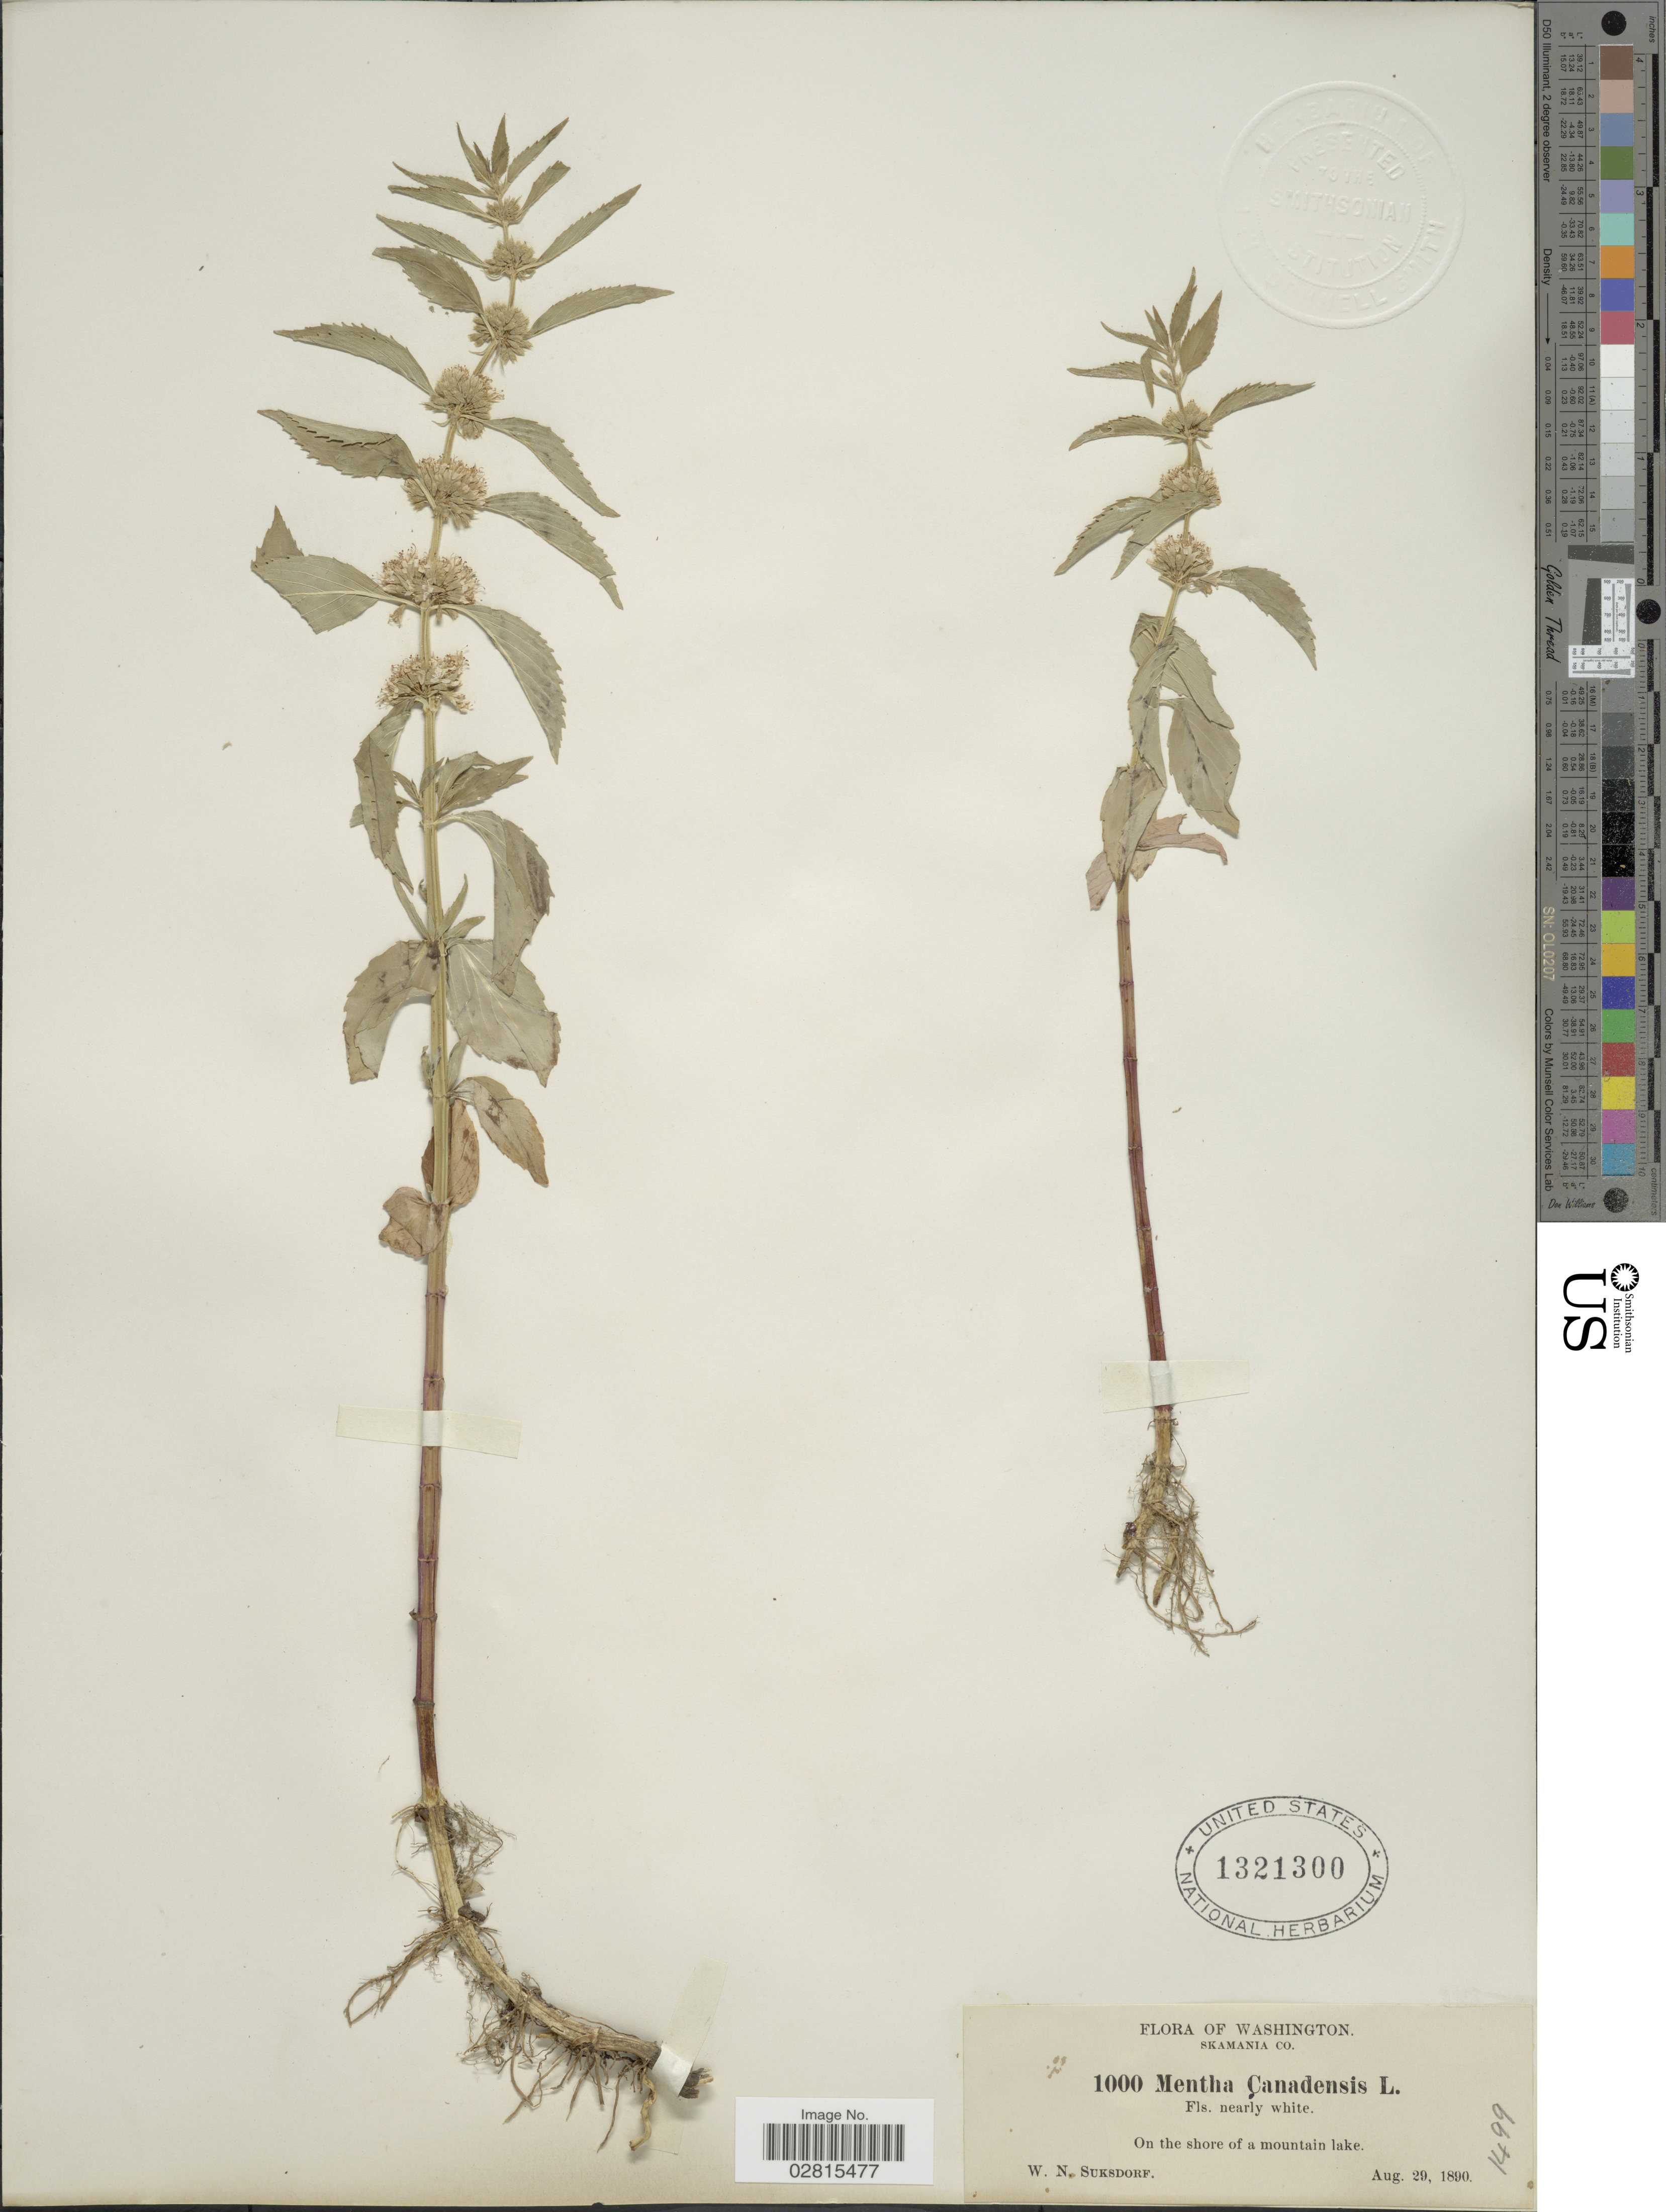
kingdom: Plantae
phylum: Tracheophyta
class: Magnoliopsida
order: Lamiales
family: Lamiaceae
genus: Mentha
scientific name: Mentha canadensis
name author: L.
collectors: W. N. Suksdorf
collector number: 1000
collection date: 1890-08-29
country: United States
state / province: Washington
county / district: Skamania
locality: Skamania Co, on the shore of a mountain lake.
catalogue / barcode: US 1321300